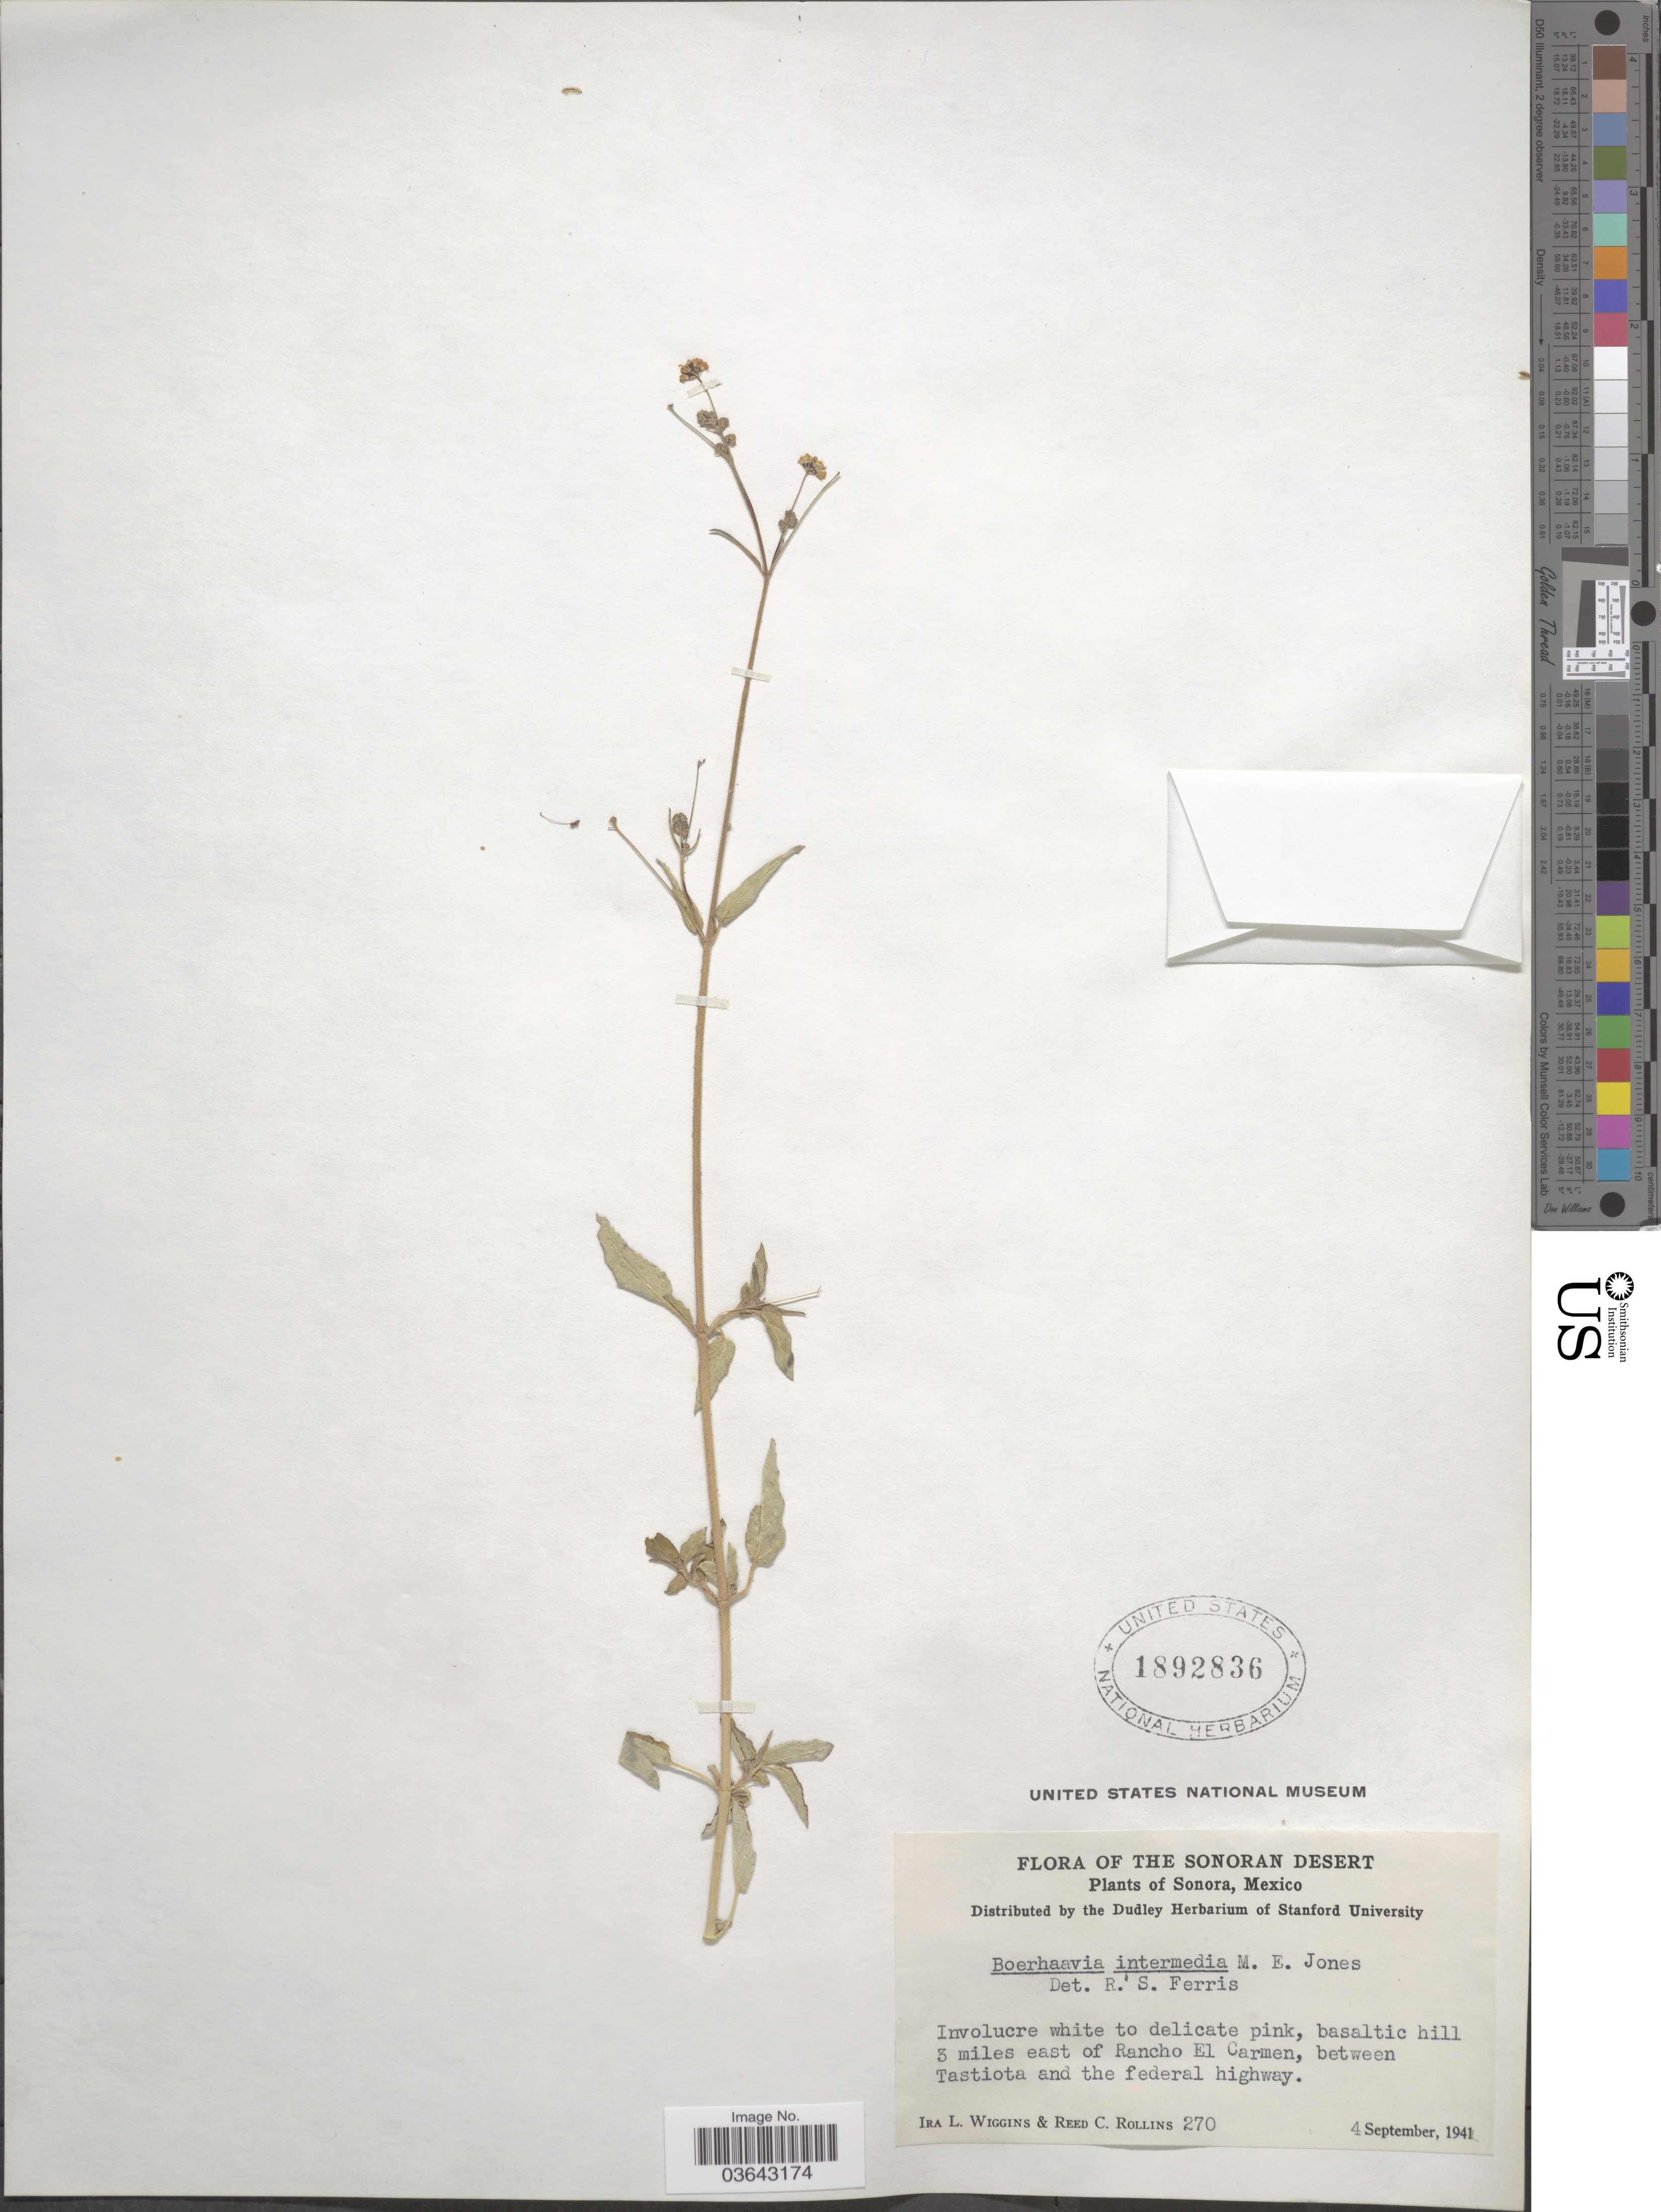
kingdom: Plantae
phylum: Tracheophyta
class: Magnoliopsida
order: Caryophyllales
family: Nyctaginaceae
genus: Boerhavia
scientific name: Boerhavia intermedia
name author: M.E. Jones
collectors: I. L. Wiggins & R. C. Rollins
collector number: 270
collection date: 1941-09-04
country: Mexico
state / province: Sonora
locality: The Sonoran Desert. 3 miles east of Rancho El Carmen, between Tastiota and the federal highway.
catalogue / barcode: US 1892836